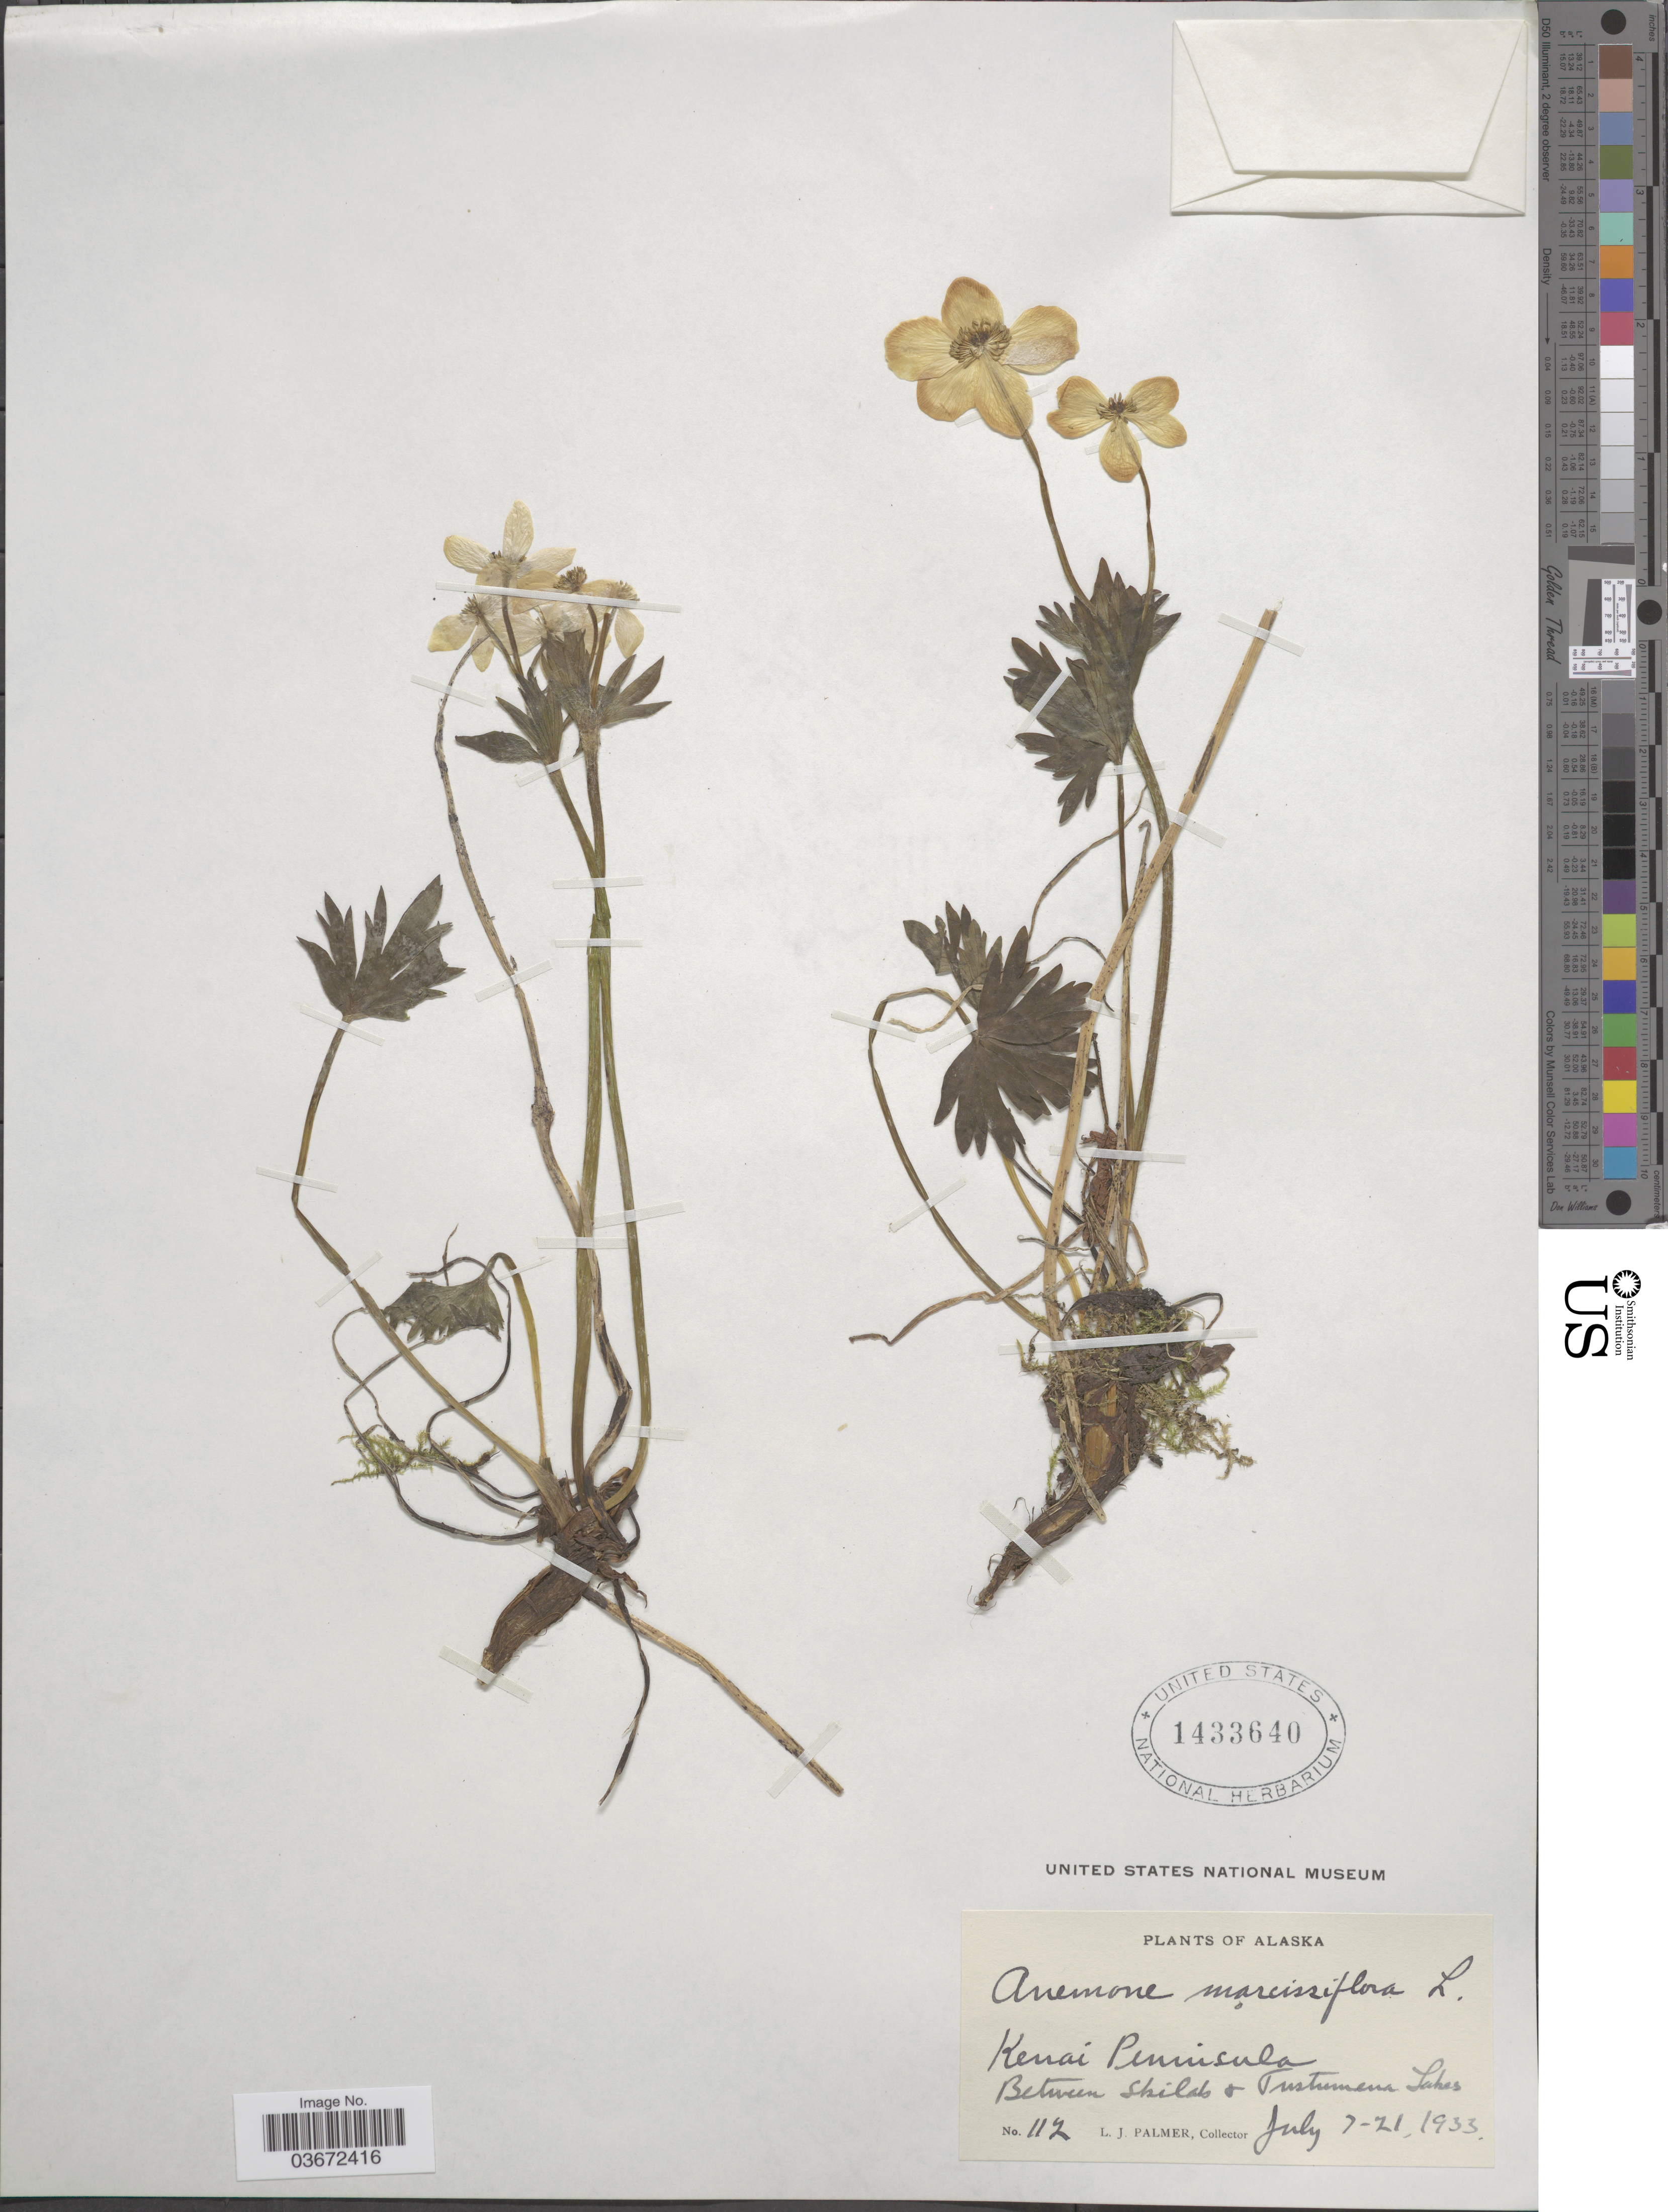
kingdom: Plantae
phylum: Tracheophyta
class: Magnoliopsida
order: Ranunculales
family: Ranunculaceae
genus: Anemone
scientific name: Anemone narcissiflora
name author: L.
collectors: L. J. Palmer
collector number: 112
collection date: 1933-07-07/1933-07-21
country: United States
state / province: Alaska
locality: Kenai Peninsula. Between Skilak & Tustumena Lakes.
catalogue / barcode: US 1433640